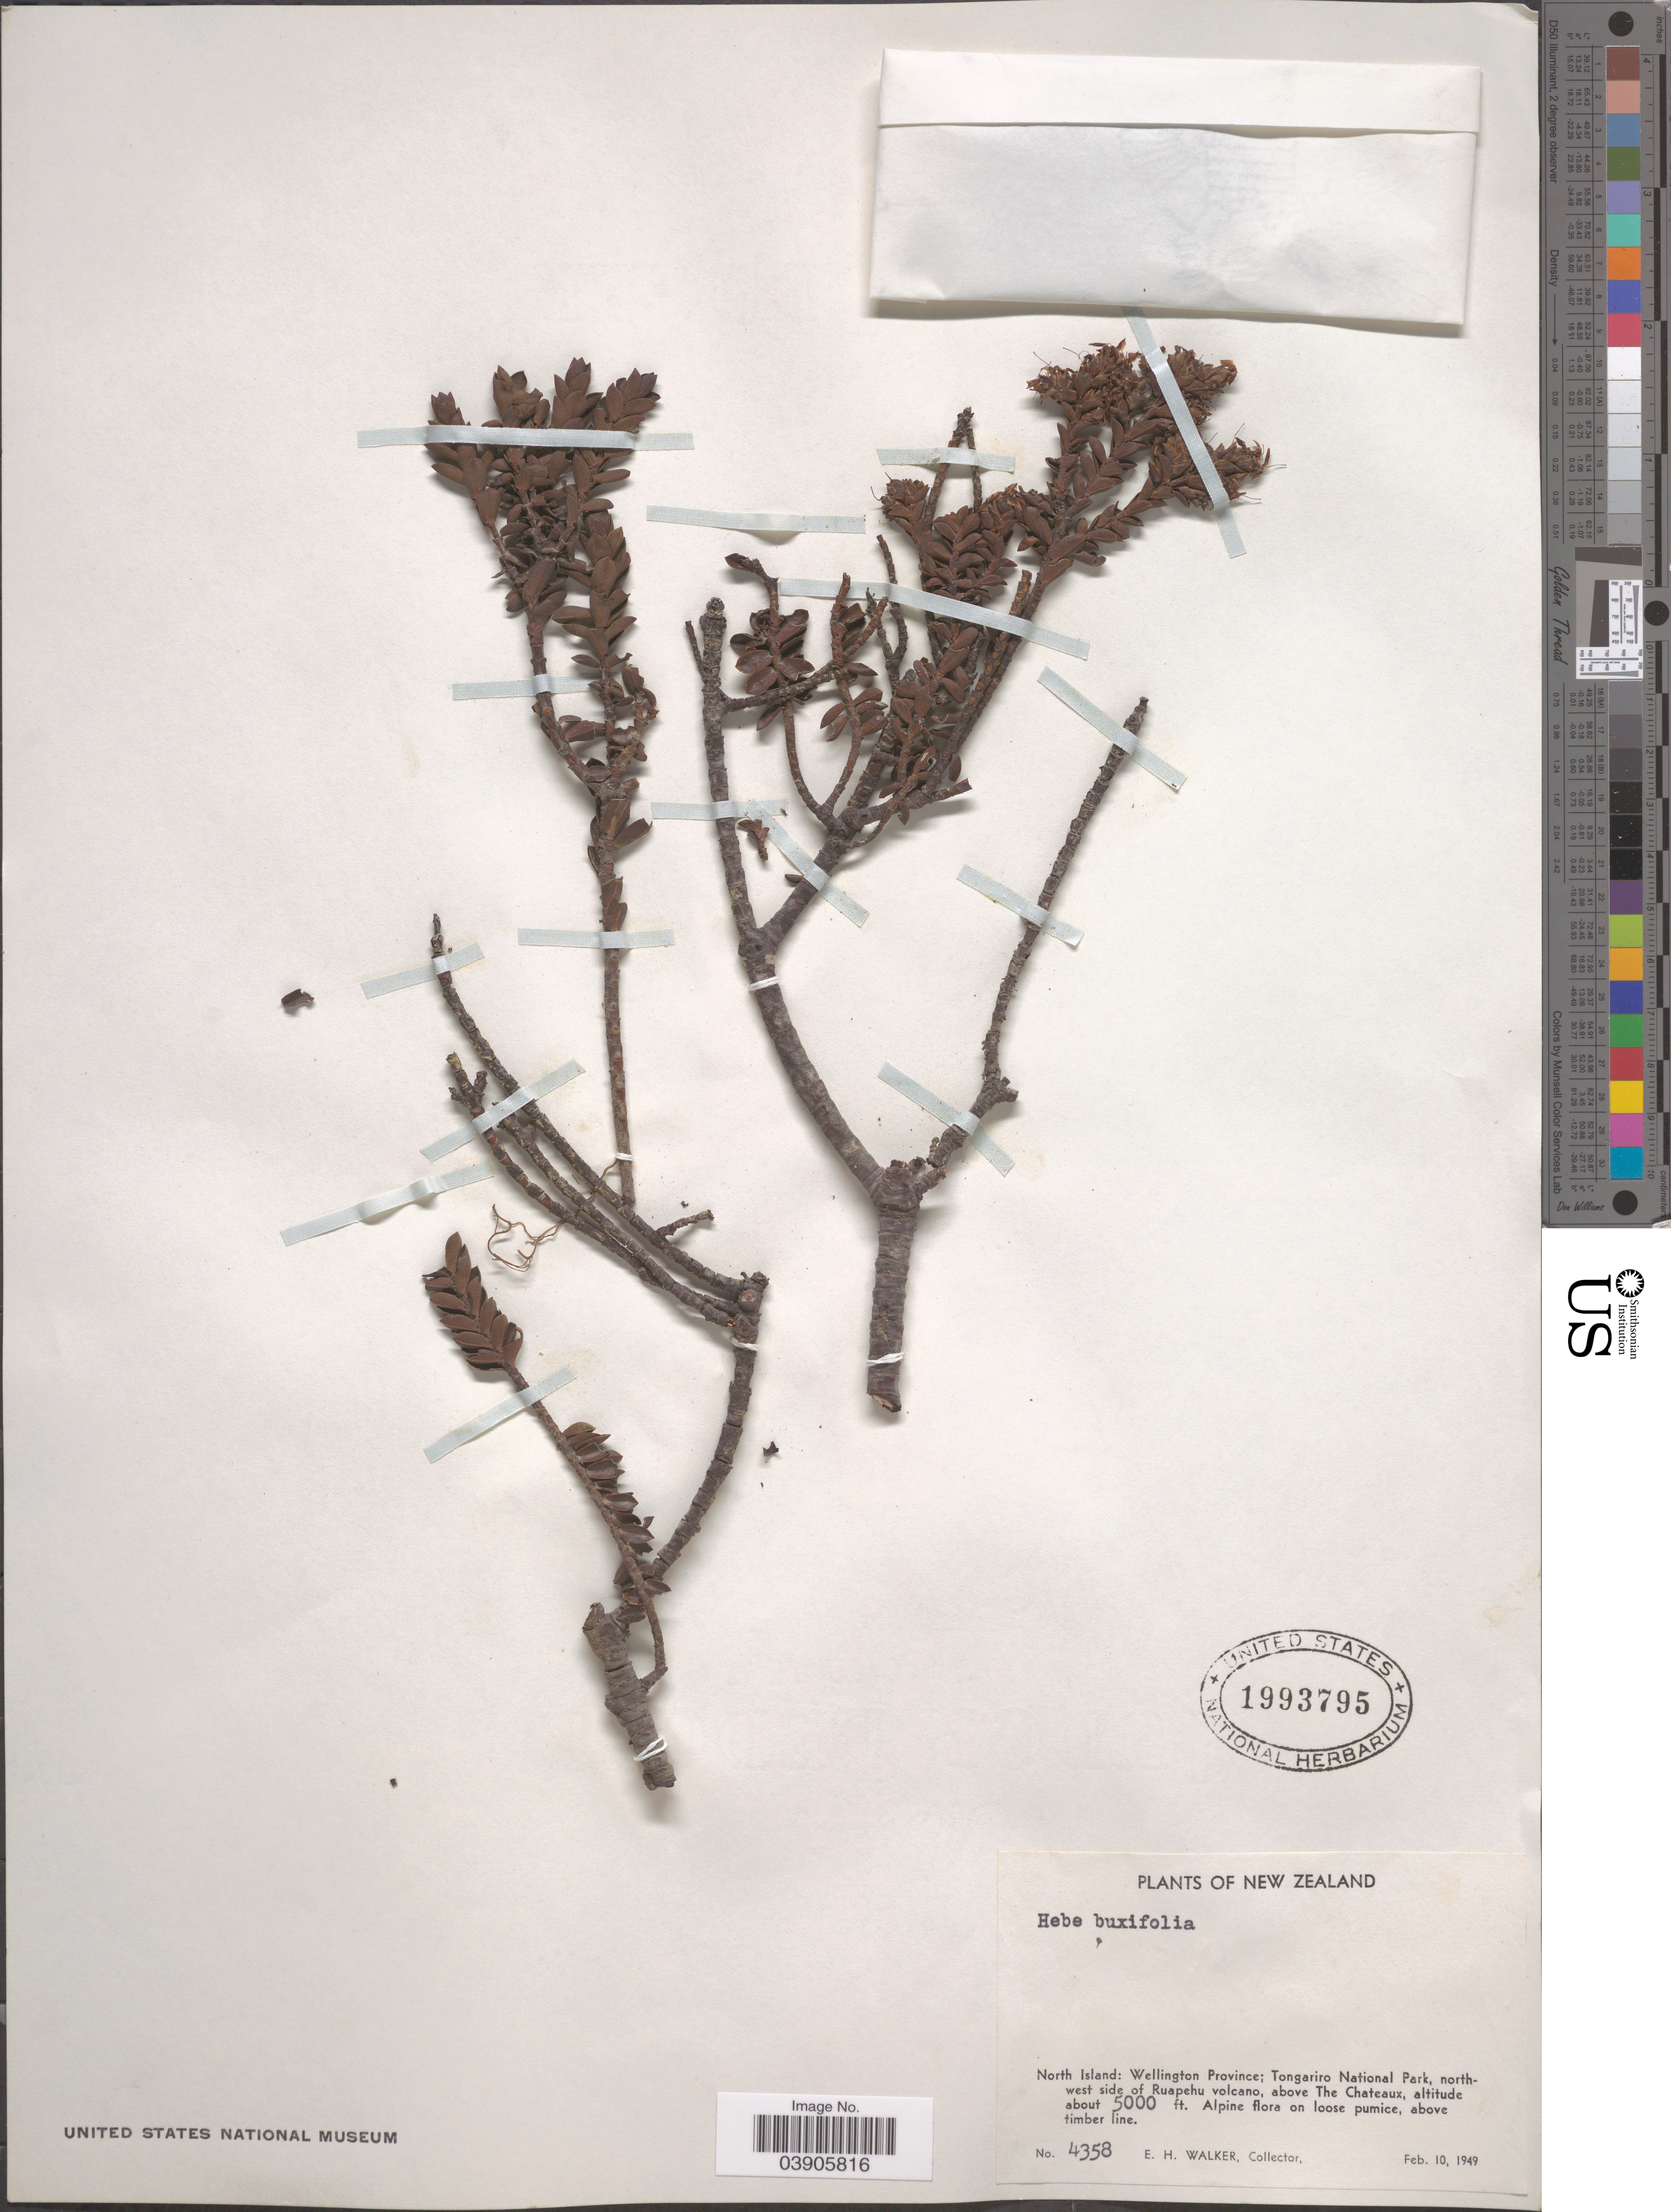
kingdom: Plantae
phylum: Tracheophyta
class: Magnoliopsida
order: Lamiales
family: Plantaginaceae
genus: Hebe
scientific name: Hebe buxifolia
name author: (Benth.) Cockayne & Allan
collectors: E. H. Walker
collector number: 4358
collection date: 1949-02-10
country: New Zealand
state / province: Wellington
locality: North Island; Tongariro National Park, northwest side of Ruapehu volcano, above The Chateaux.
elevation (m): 1524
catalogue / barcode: US 1993795